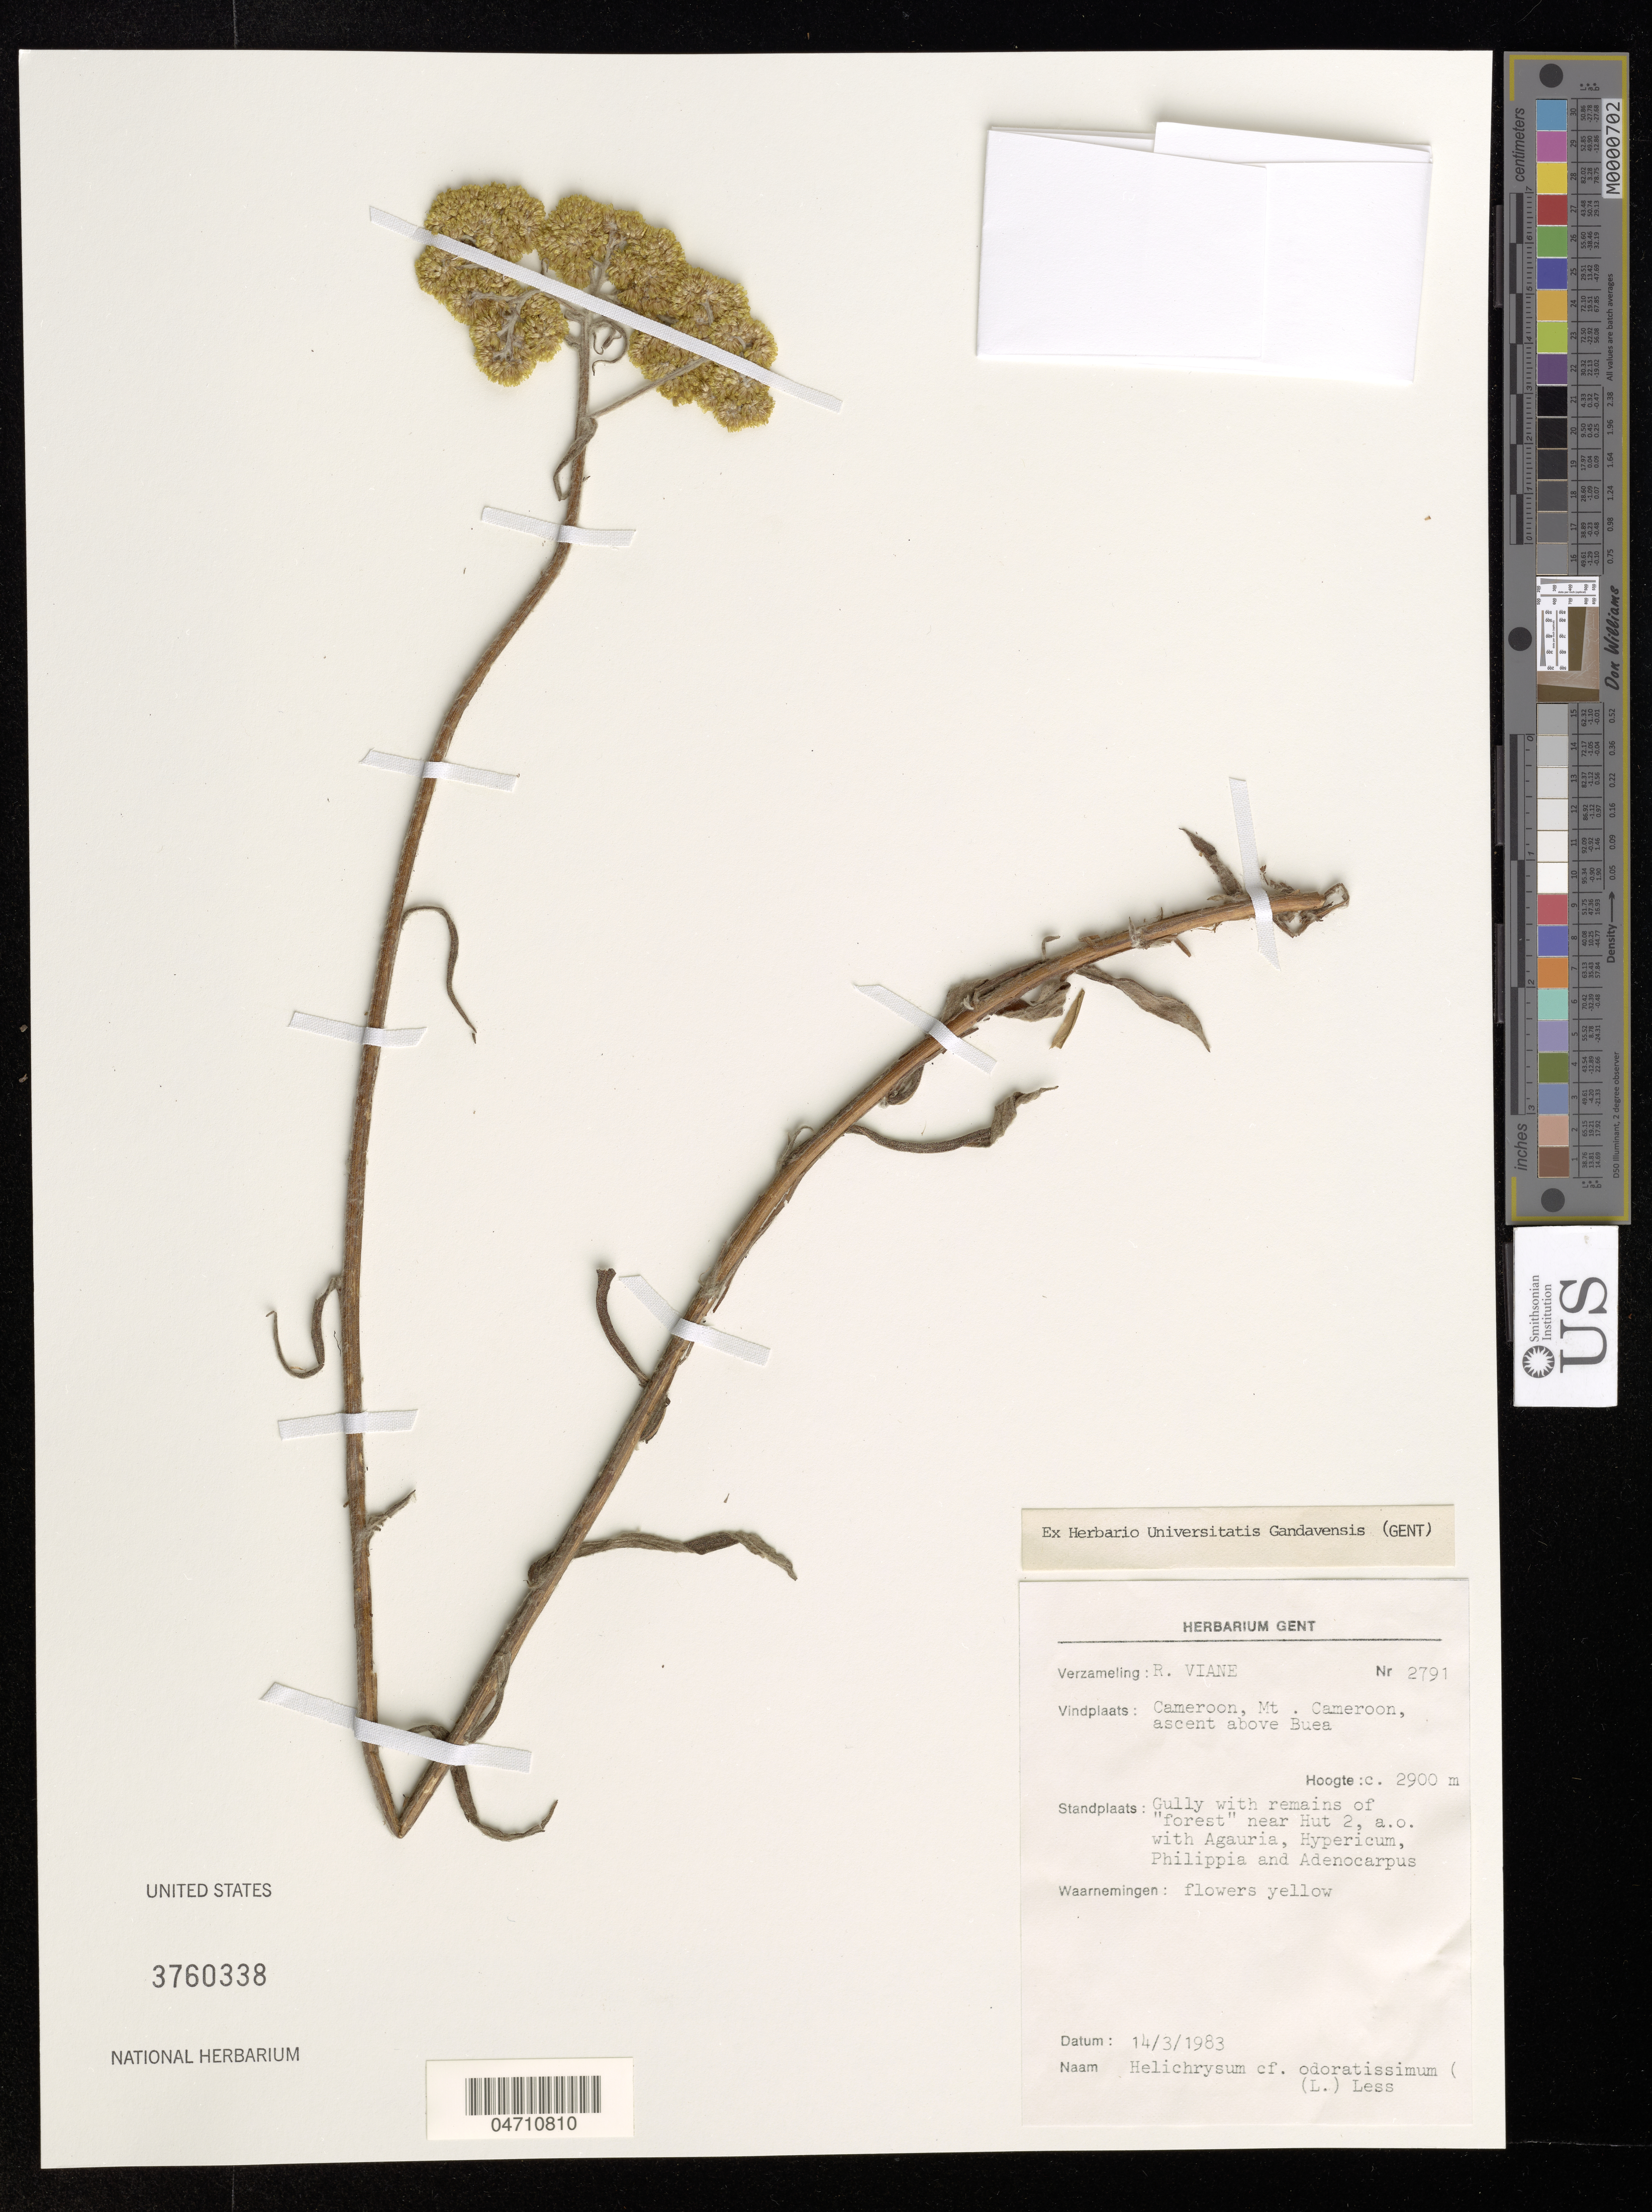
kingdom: Plantae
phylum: Tracheophyta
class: Magnoliopsida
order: Asterales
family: Asteraceae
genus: Helichrysum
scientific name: Helichrysum odoratissimum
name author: (L.) Sweet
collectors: R. Viane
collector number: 2791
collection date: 1983-03-14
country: Cameroon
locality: Mt. Cameroon, ascent above Buea.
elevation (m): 2900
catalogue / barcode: US 3760338